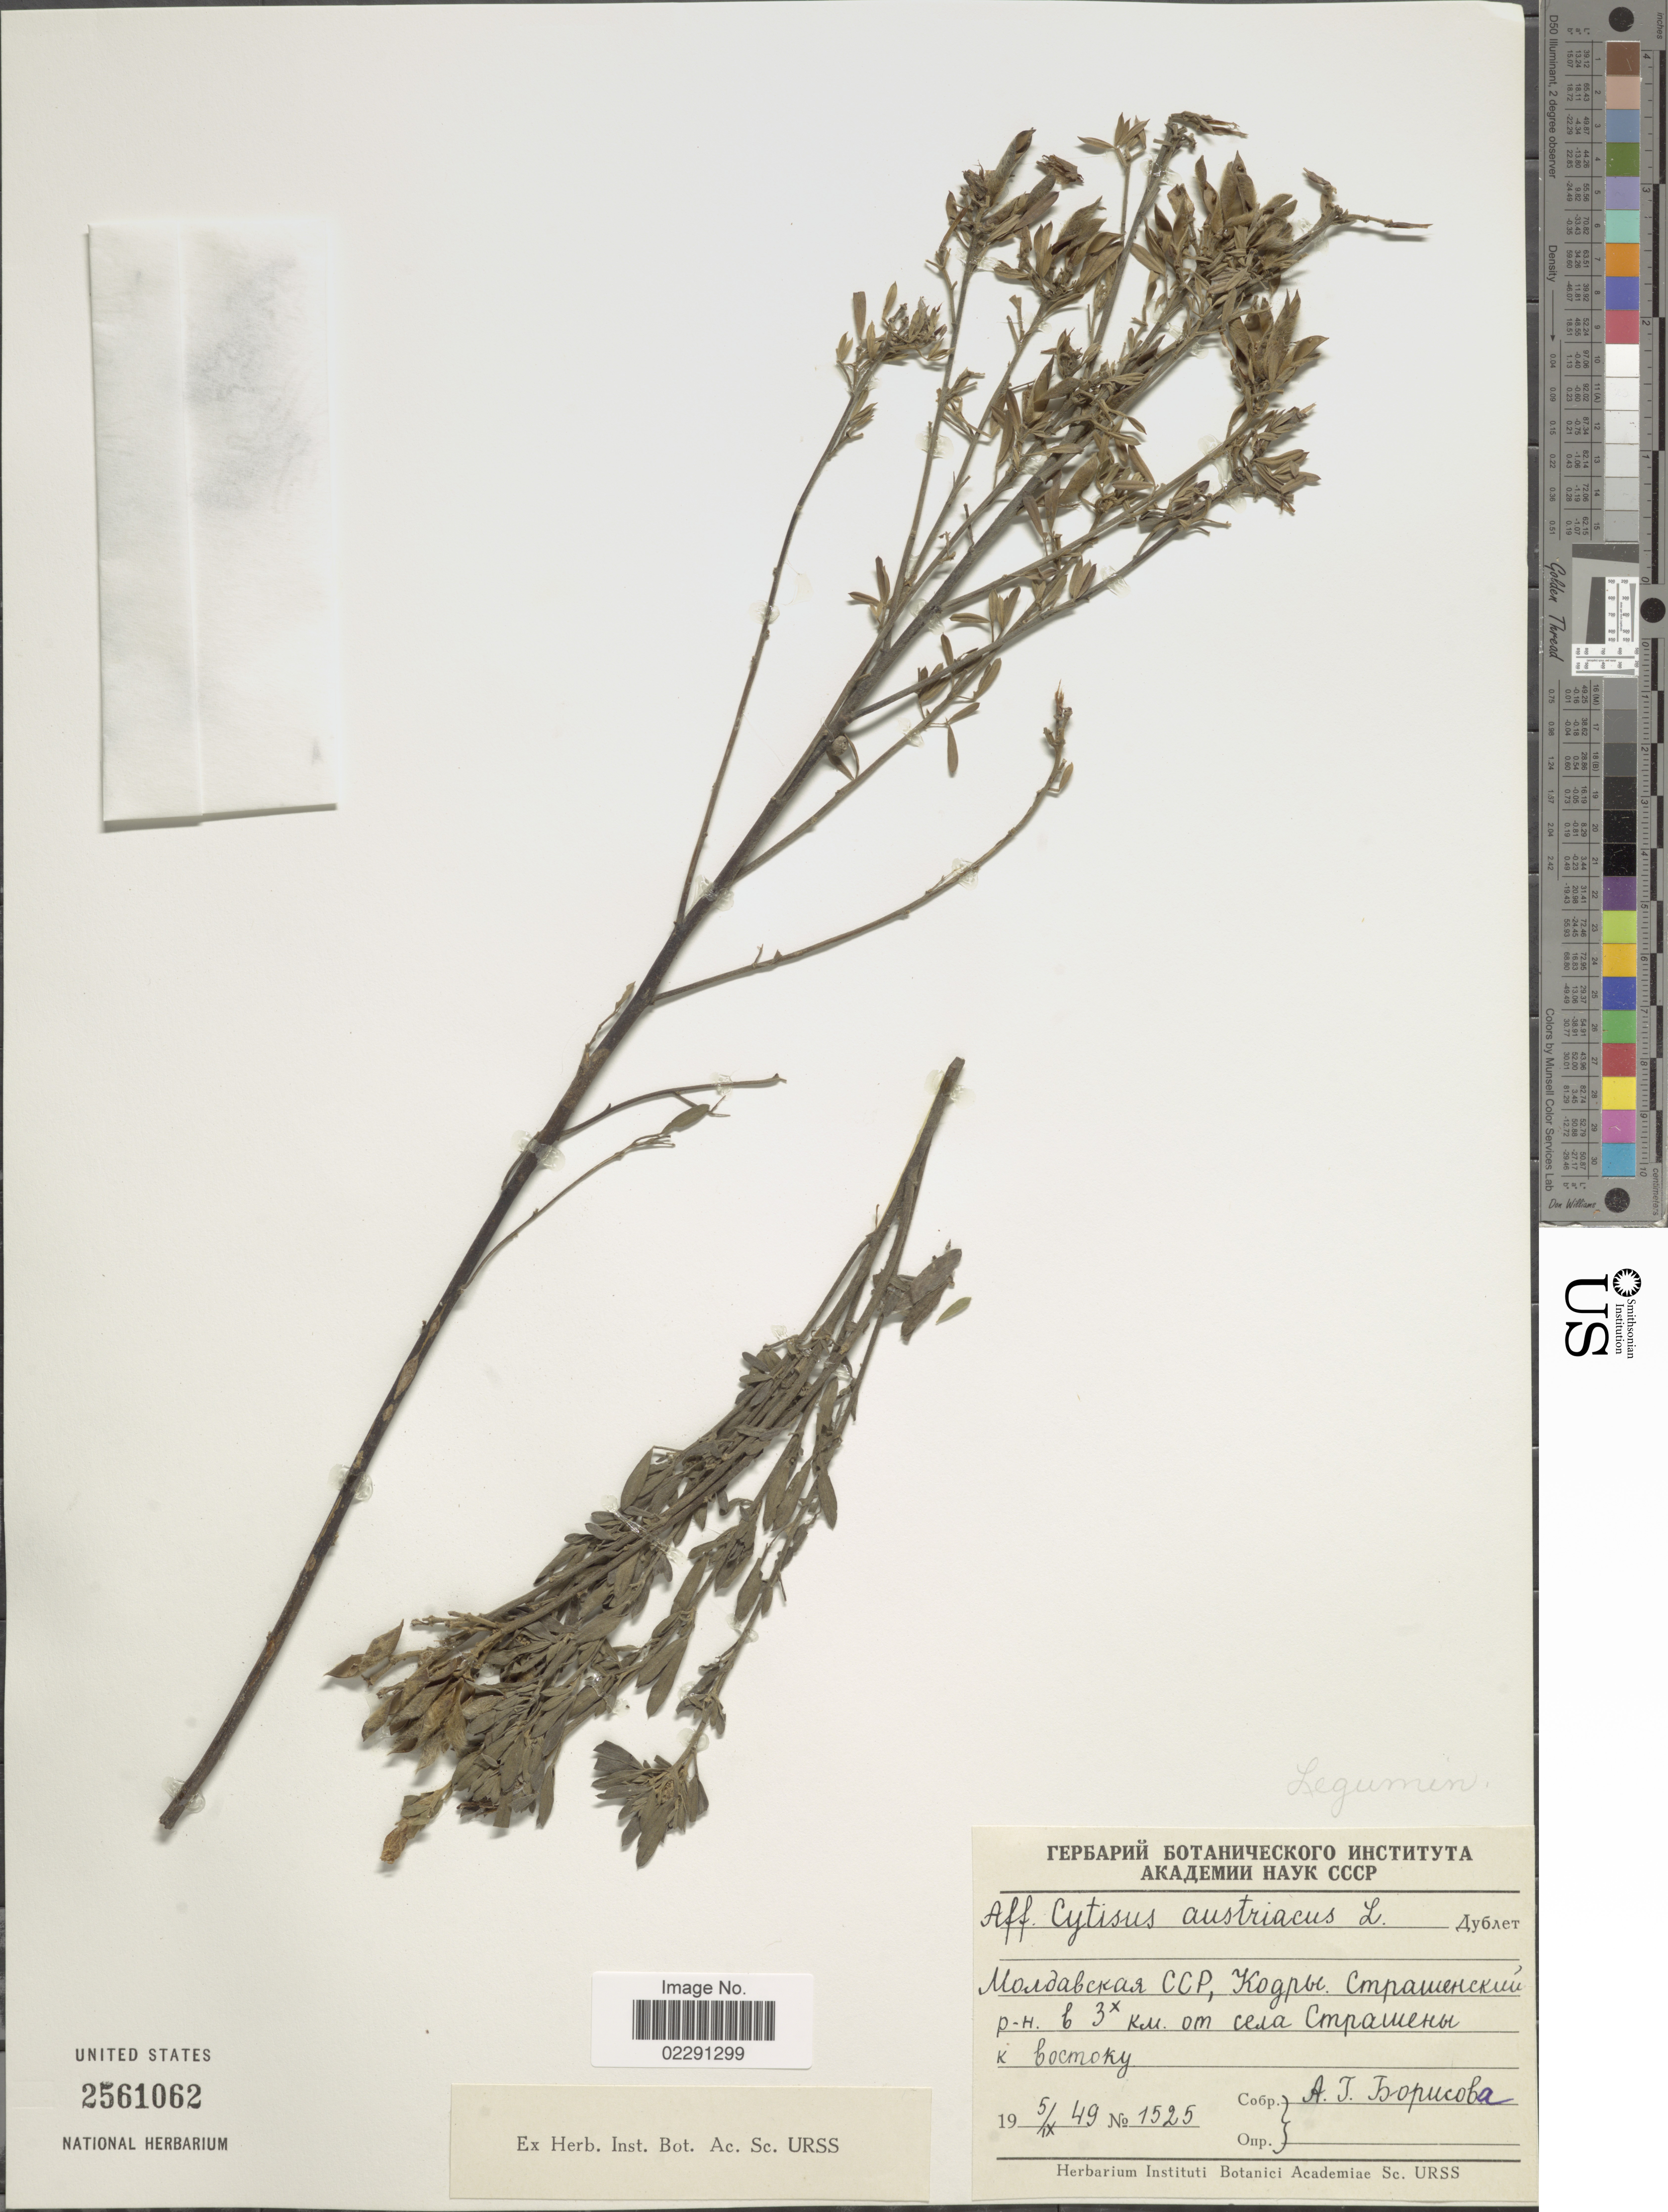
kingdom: Plantae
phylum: Tracheophyta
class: Magnoliopsida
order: Fabales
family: Fabaceae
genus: Cytisus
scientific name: Cytisus austriacus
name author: L.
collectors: A. Borisova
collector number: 1525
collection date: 1949-09-15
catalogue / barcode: US 2561062